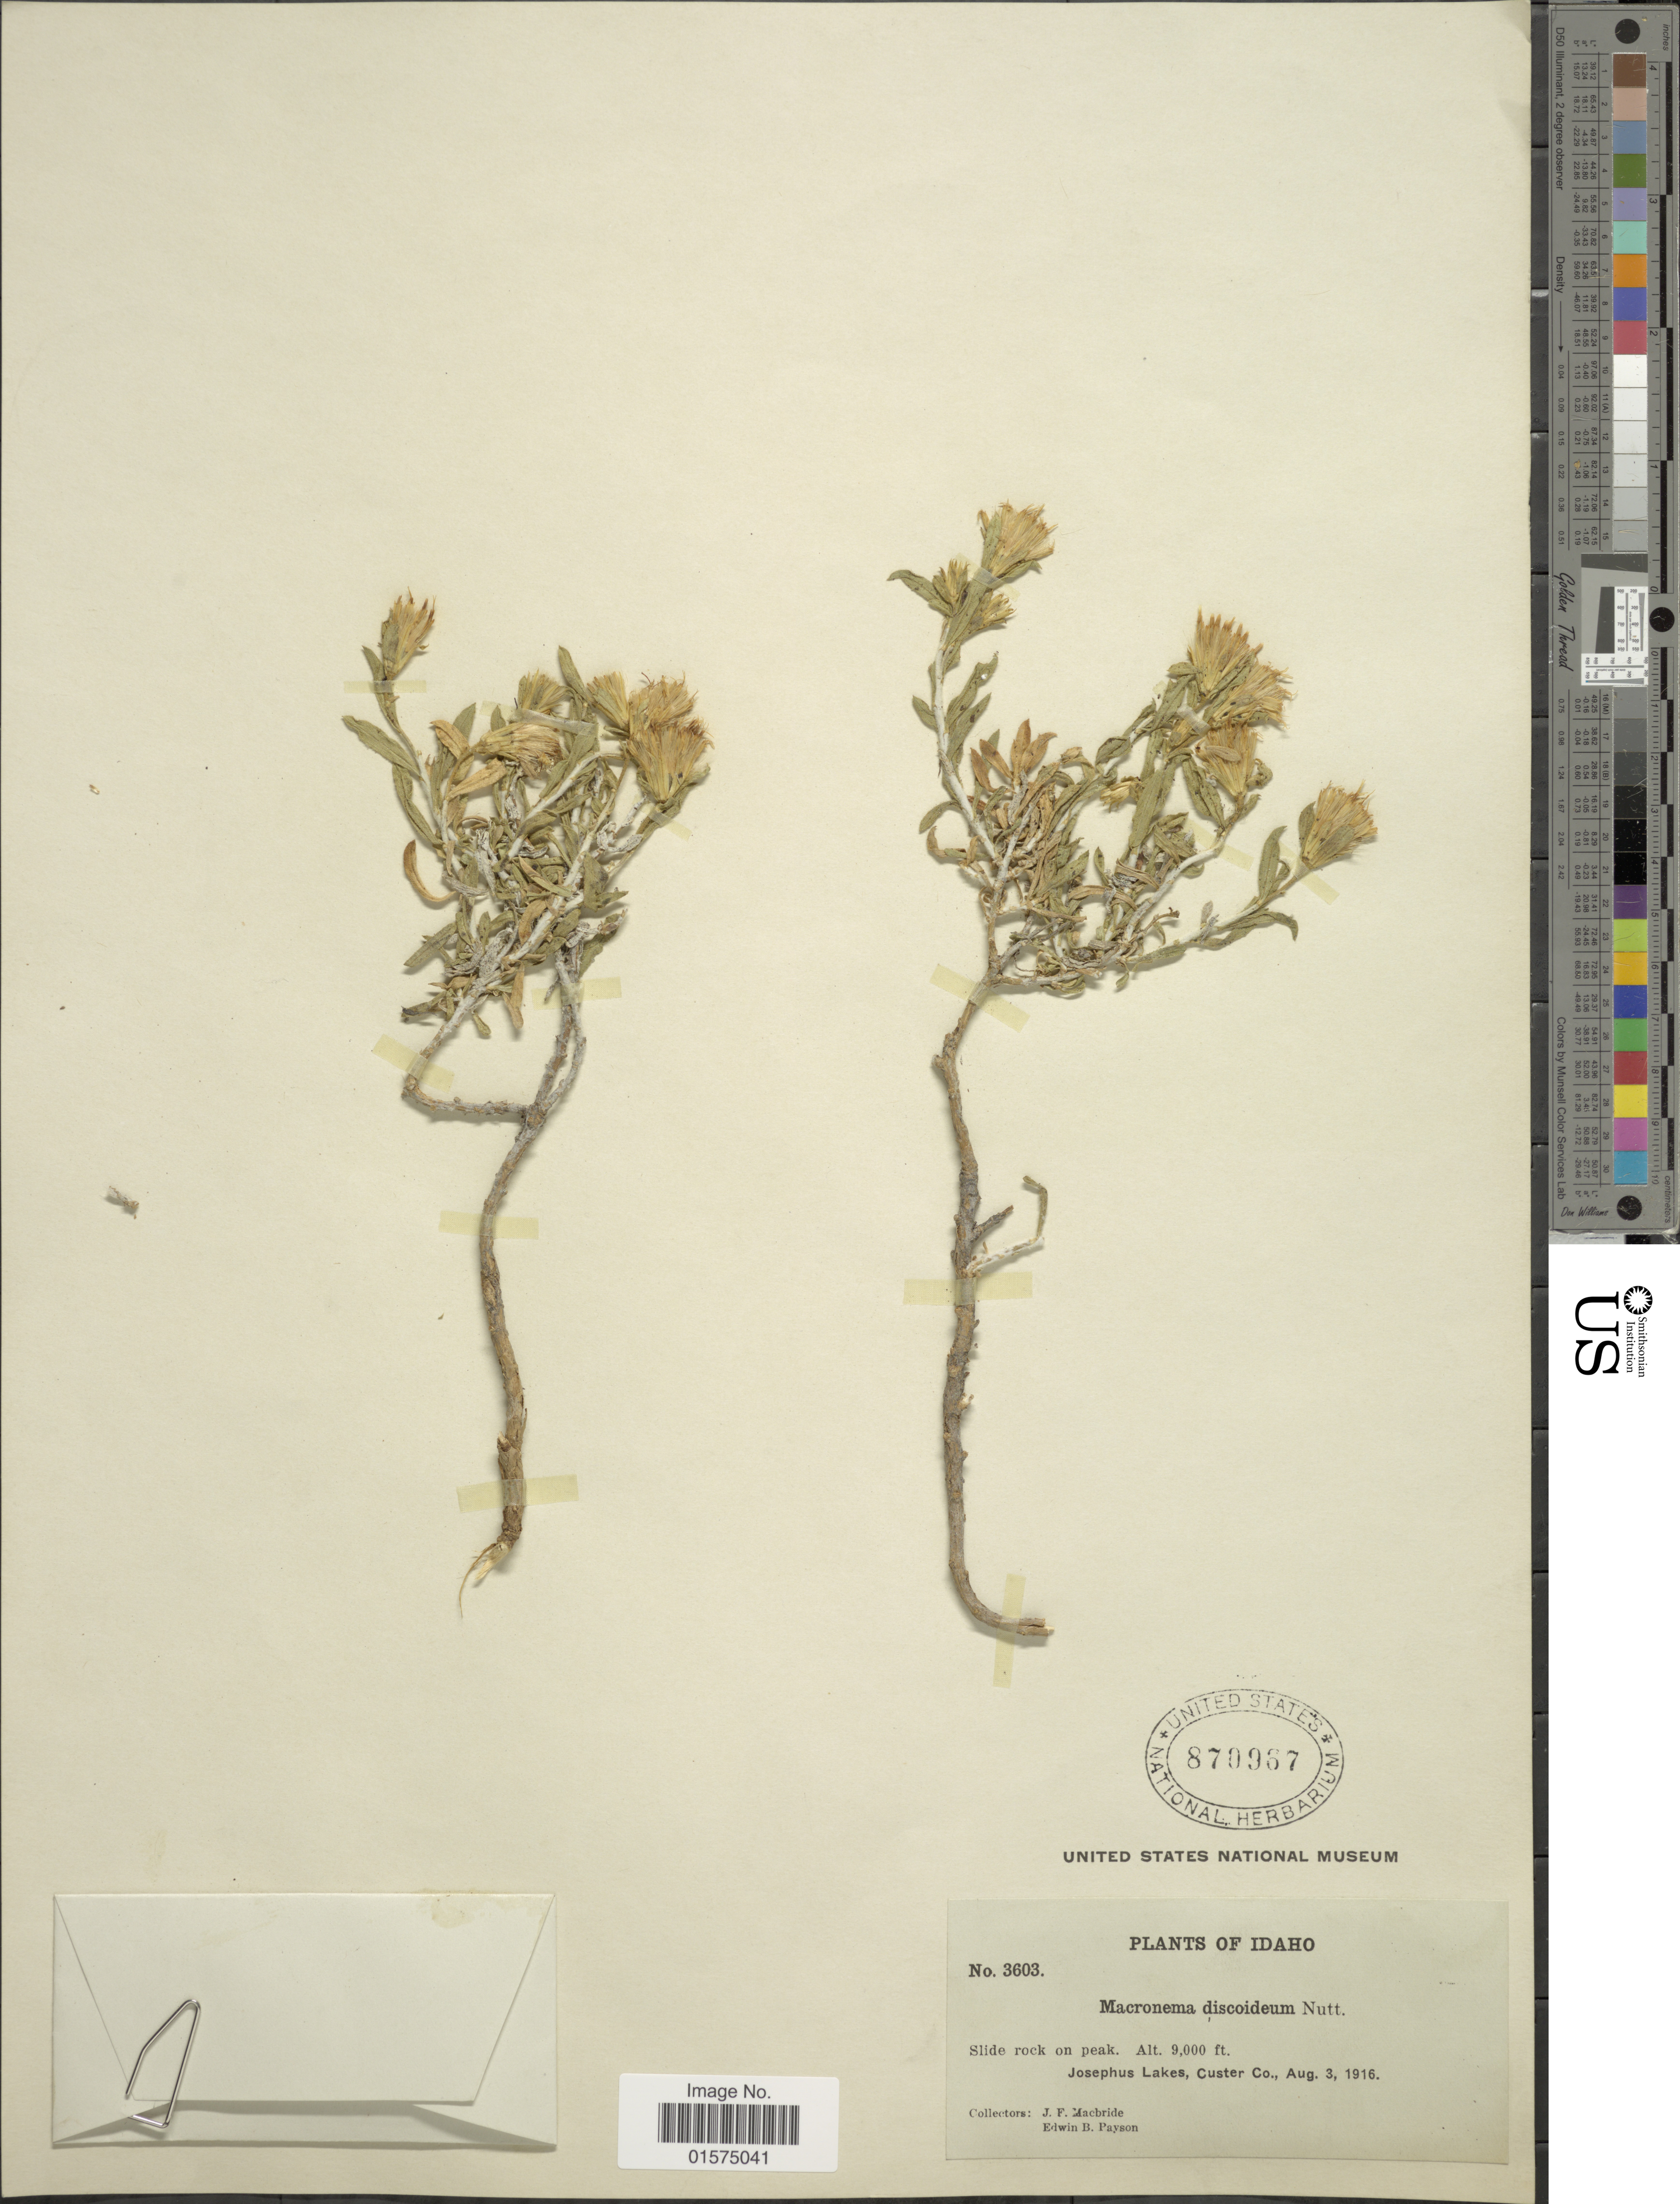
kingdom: Plantae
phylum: Tracheophyta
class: Magnoliopsida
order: Asterales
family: Asteraceae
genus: Ericameria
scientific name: Ericameria discoidea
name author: (Nutt.) G.L. Nesom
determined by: Urbatsch, Lowell E., Curator (LSU), Louisiana State University (UNITED STATES)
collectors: J. F. Macbride & E. B. Payson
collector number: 3603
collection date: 1916-08-03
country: United States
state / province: Idaho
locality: Josephus Lakes, Custer Co.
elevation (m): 2743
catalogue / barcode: US 870967